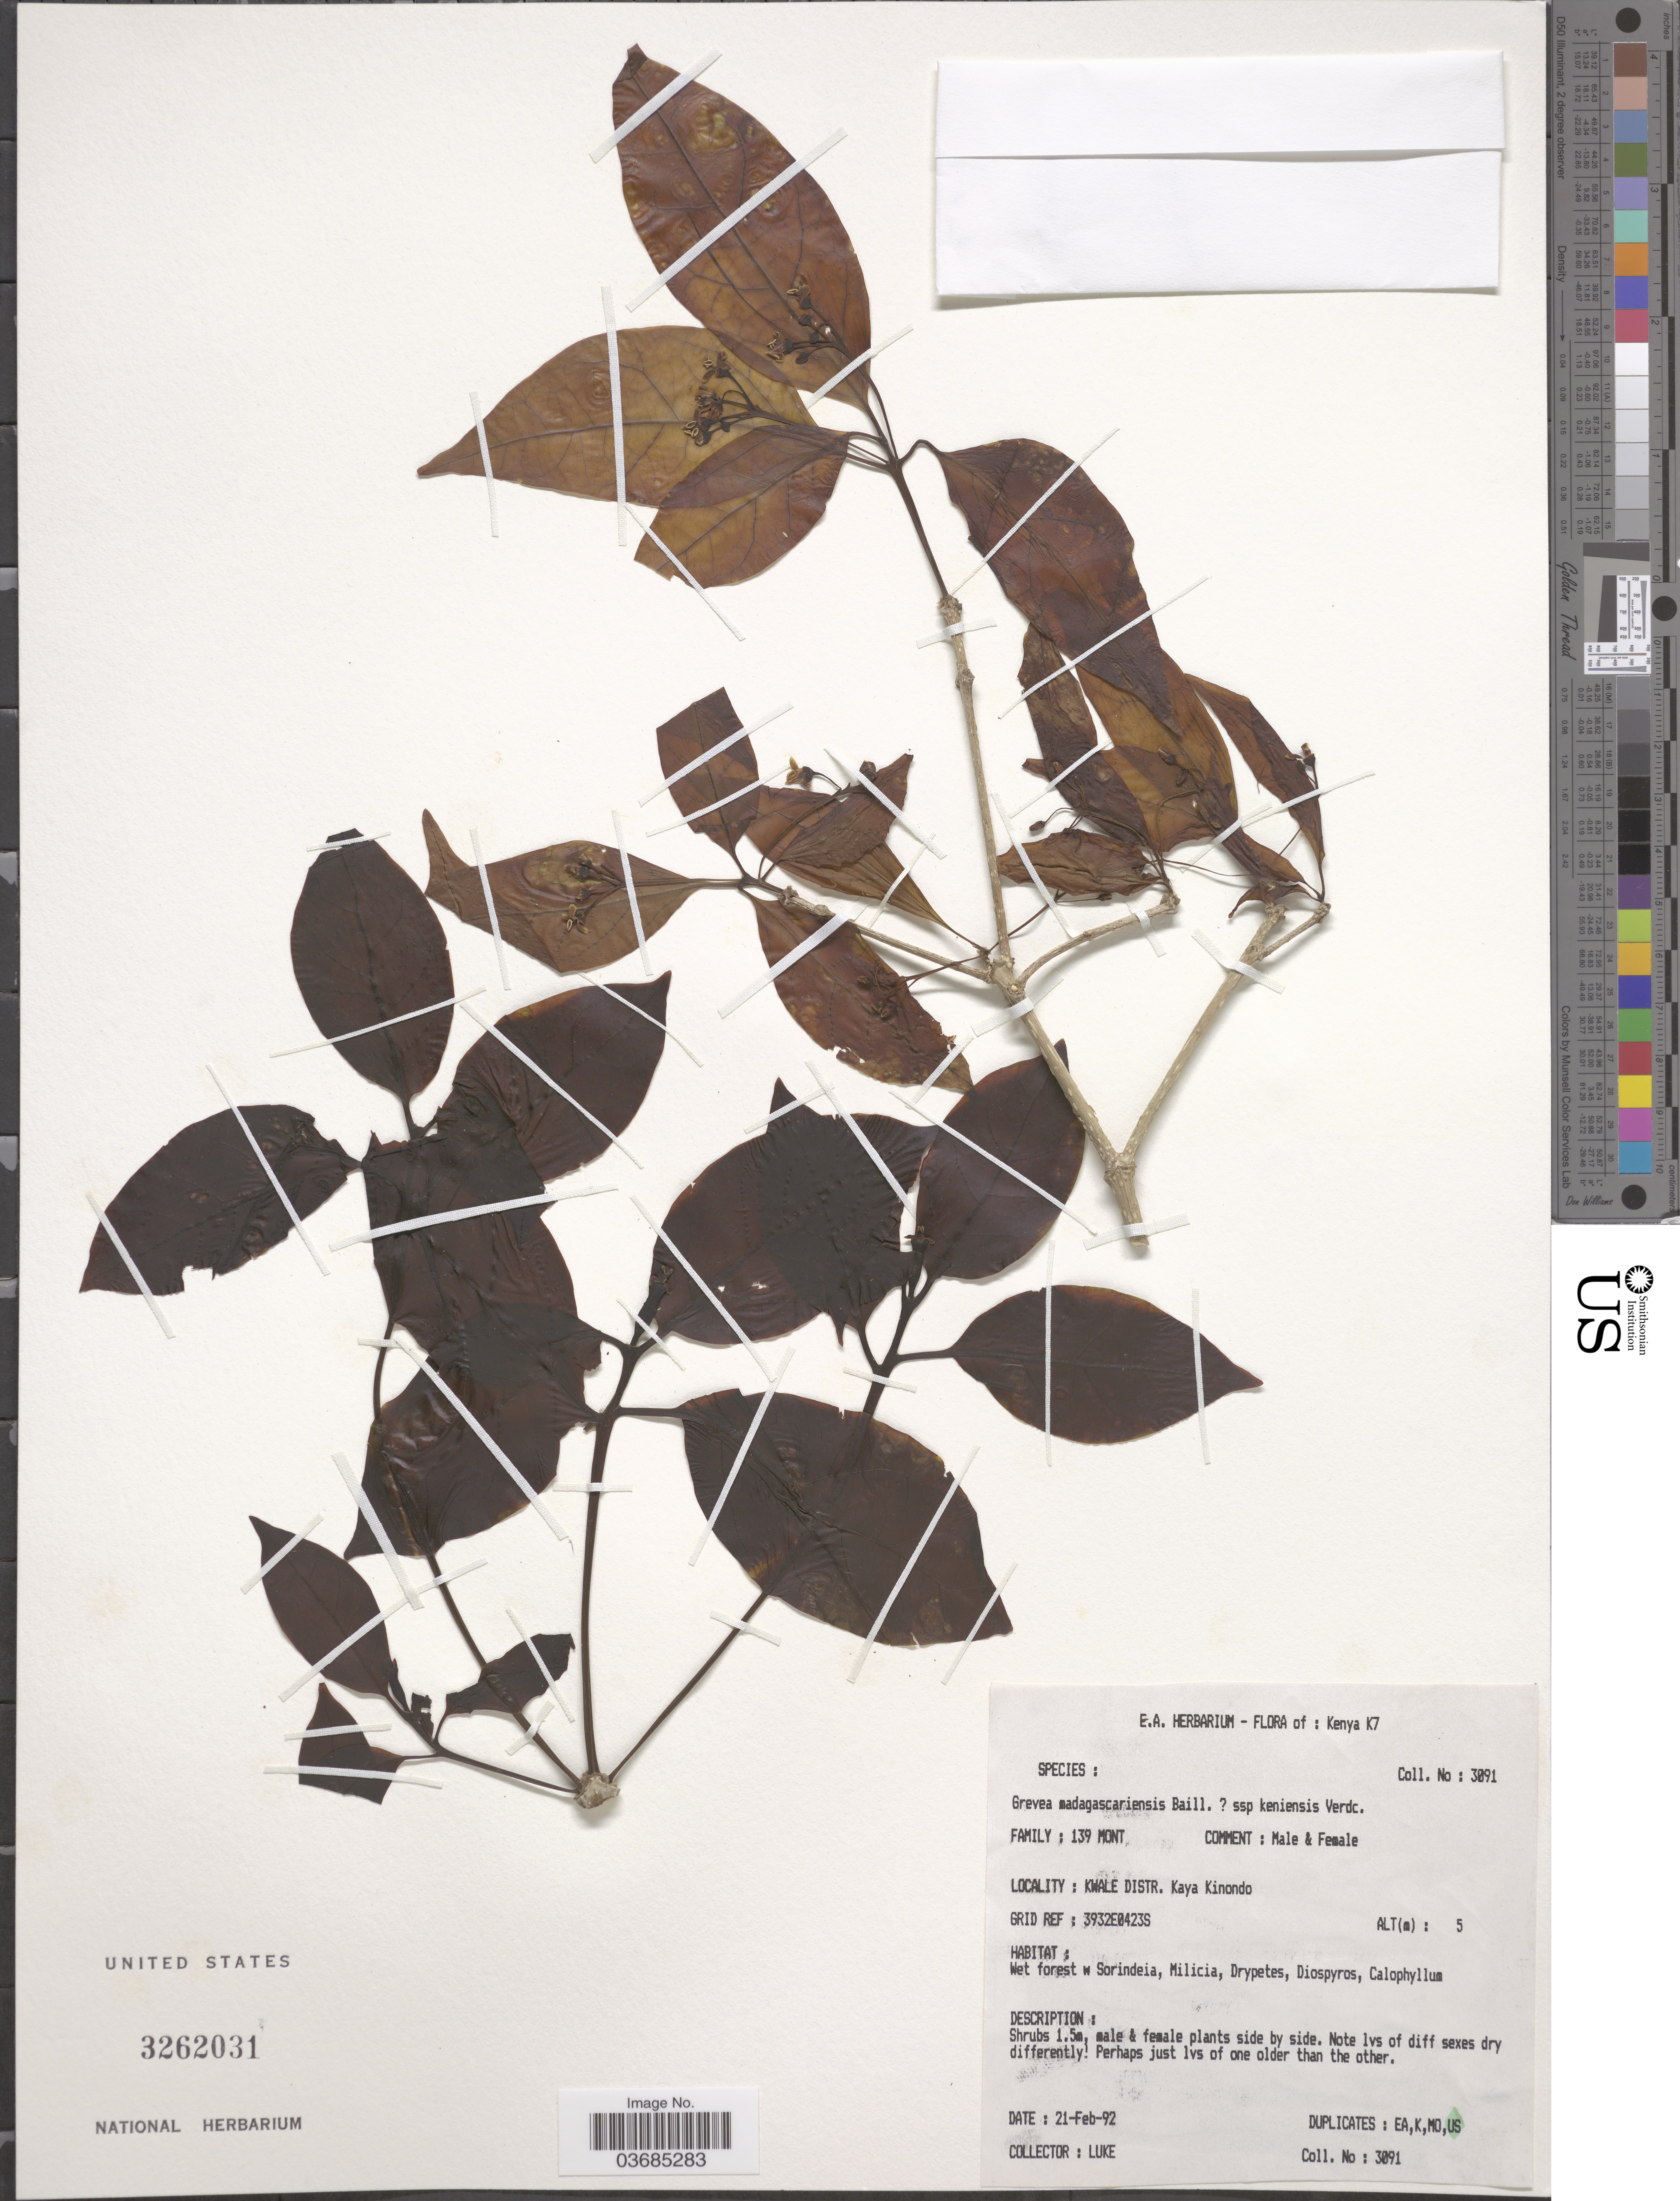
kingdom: Plantae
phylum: Tracheophyta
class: Magnoliopsida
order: Solanales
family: Montiniaceae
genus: Grevea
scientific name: Grevea madagascariensis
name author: Baill.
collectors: -. Luke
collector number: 3091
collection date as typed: Transcribed d/m/y: 21/2/92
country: Kenya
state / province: Kwale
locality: Kenya K7. Kwale Distr. Kaya Kinondo.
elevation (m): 5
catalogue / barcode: US 3262031